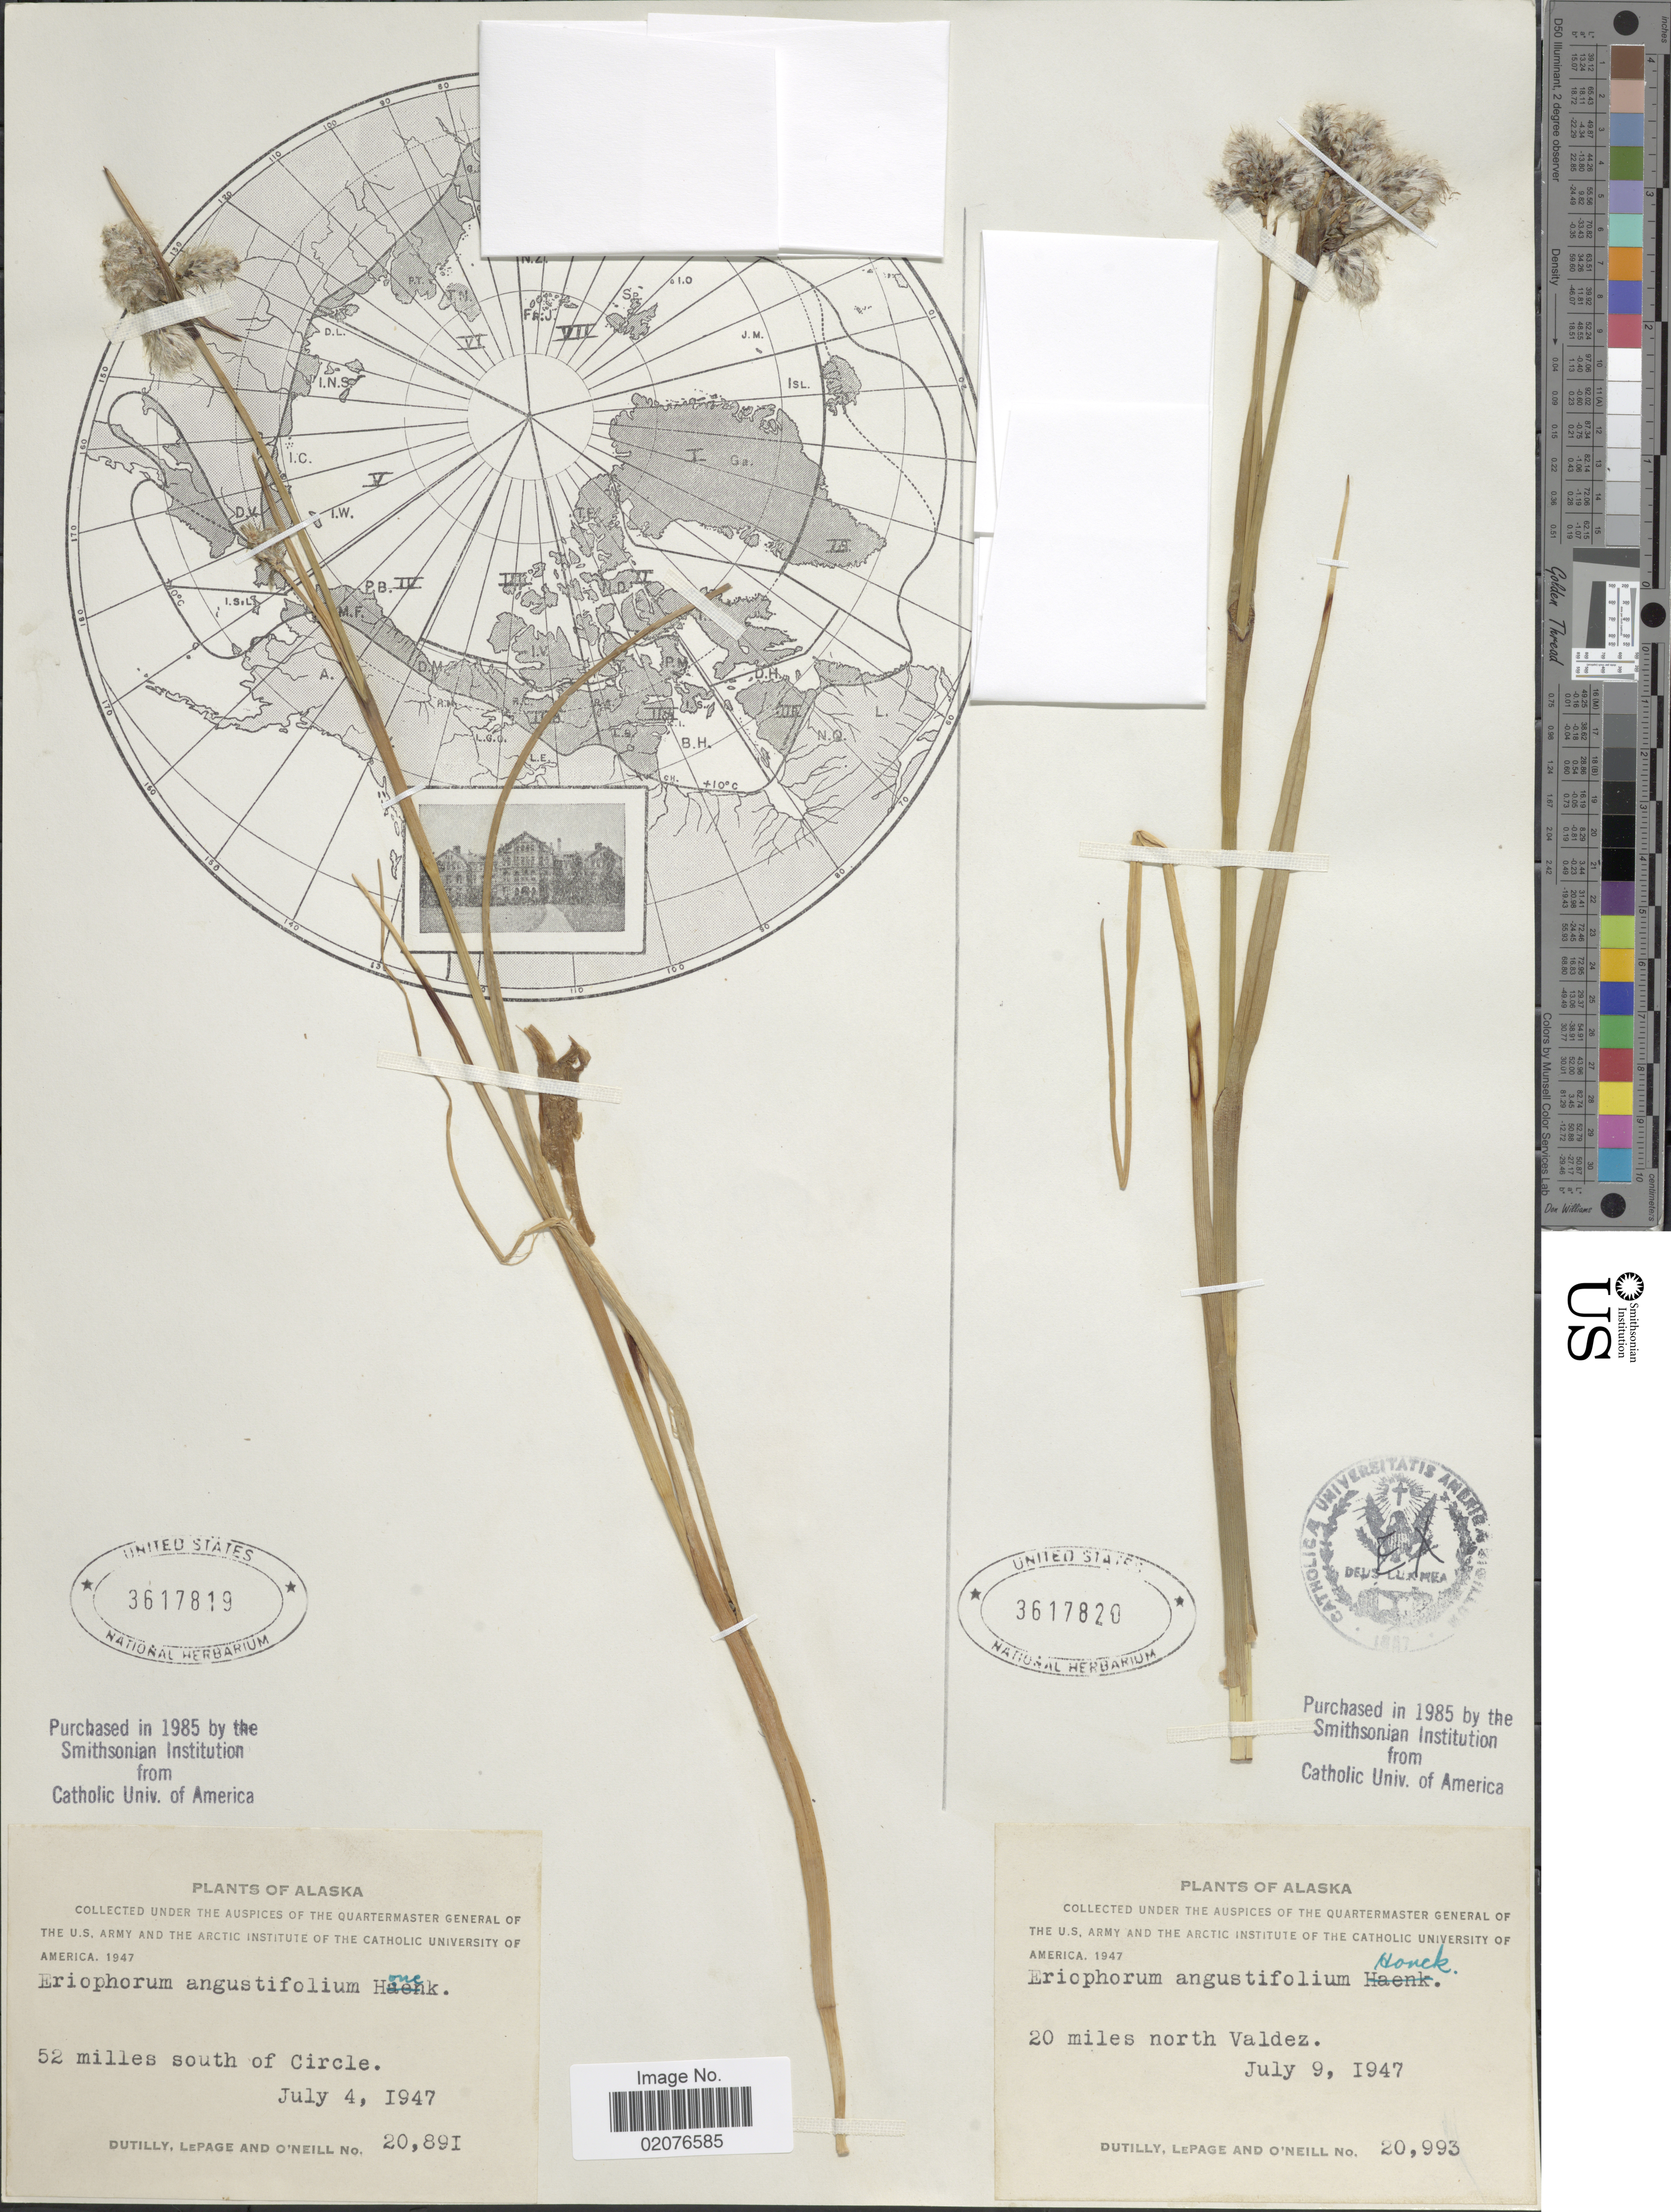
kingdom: Plantae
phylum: Tracheophyta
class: Liliopsida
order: Poales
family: Cyperaceae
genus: Eriophorum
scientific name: Eriophorum angustifolium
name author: Honck.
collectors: -. Dutilly, -. LePage & O' Neill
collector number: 20891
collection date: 1947-07-04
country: United States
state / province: Alaska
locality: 52 miles south of Circle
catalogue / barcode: US 3617819